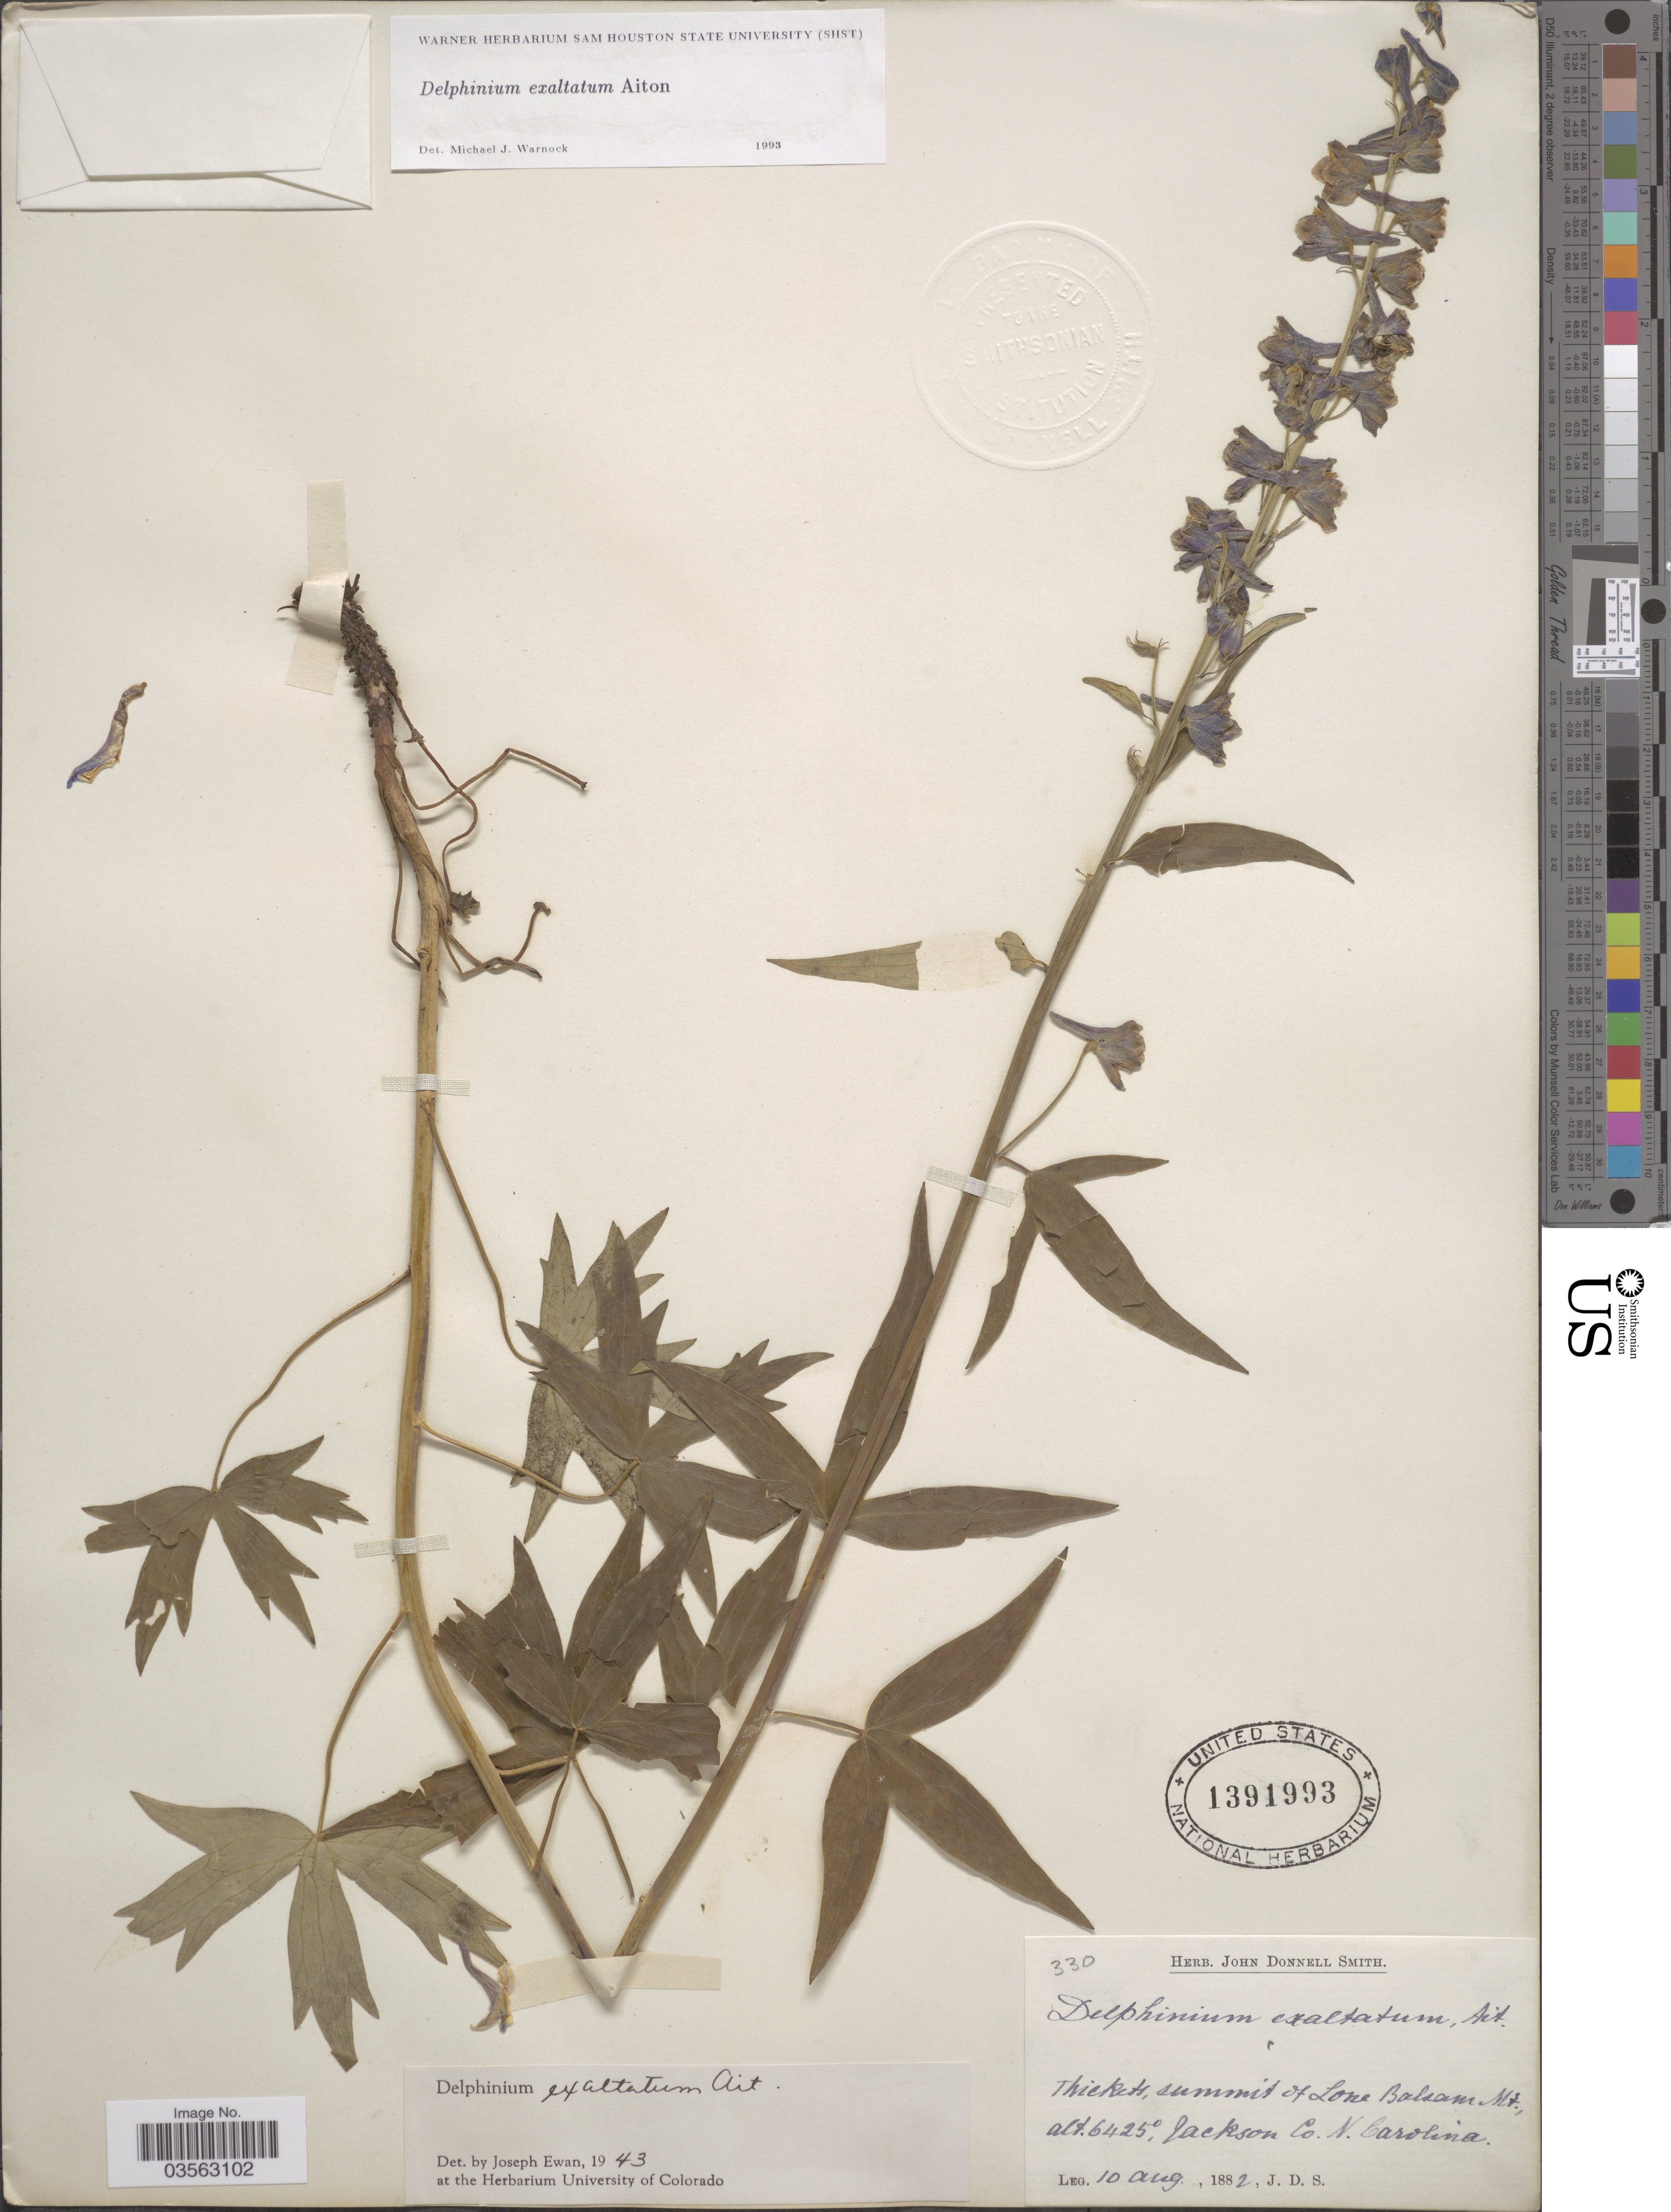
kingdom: Plantae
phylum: Tracheophyta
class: Magnoliopsida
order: Ranunculales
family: Ranunculaceae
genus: Delphinium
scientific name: Delphinium exaltatum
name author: Aiton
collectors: J. Donnell Smith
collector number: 330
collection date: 1882-08-10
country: United States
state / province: North Carolina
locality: Summit of Lone Balsam Mt., Jackson Co.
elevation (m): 1958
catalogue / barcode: US 1391993